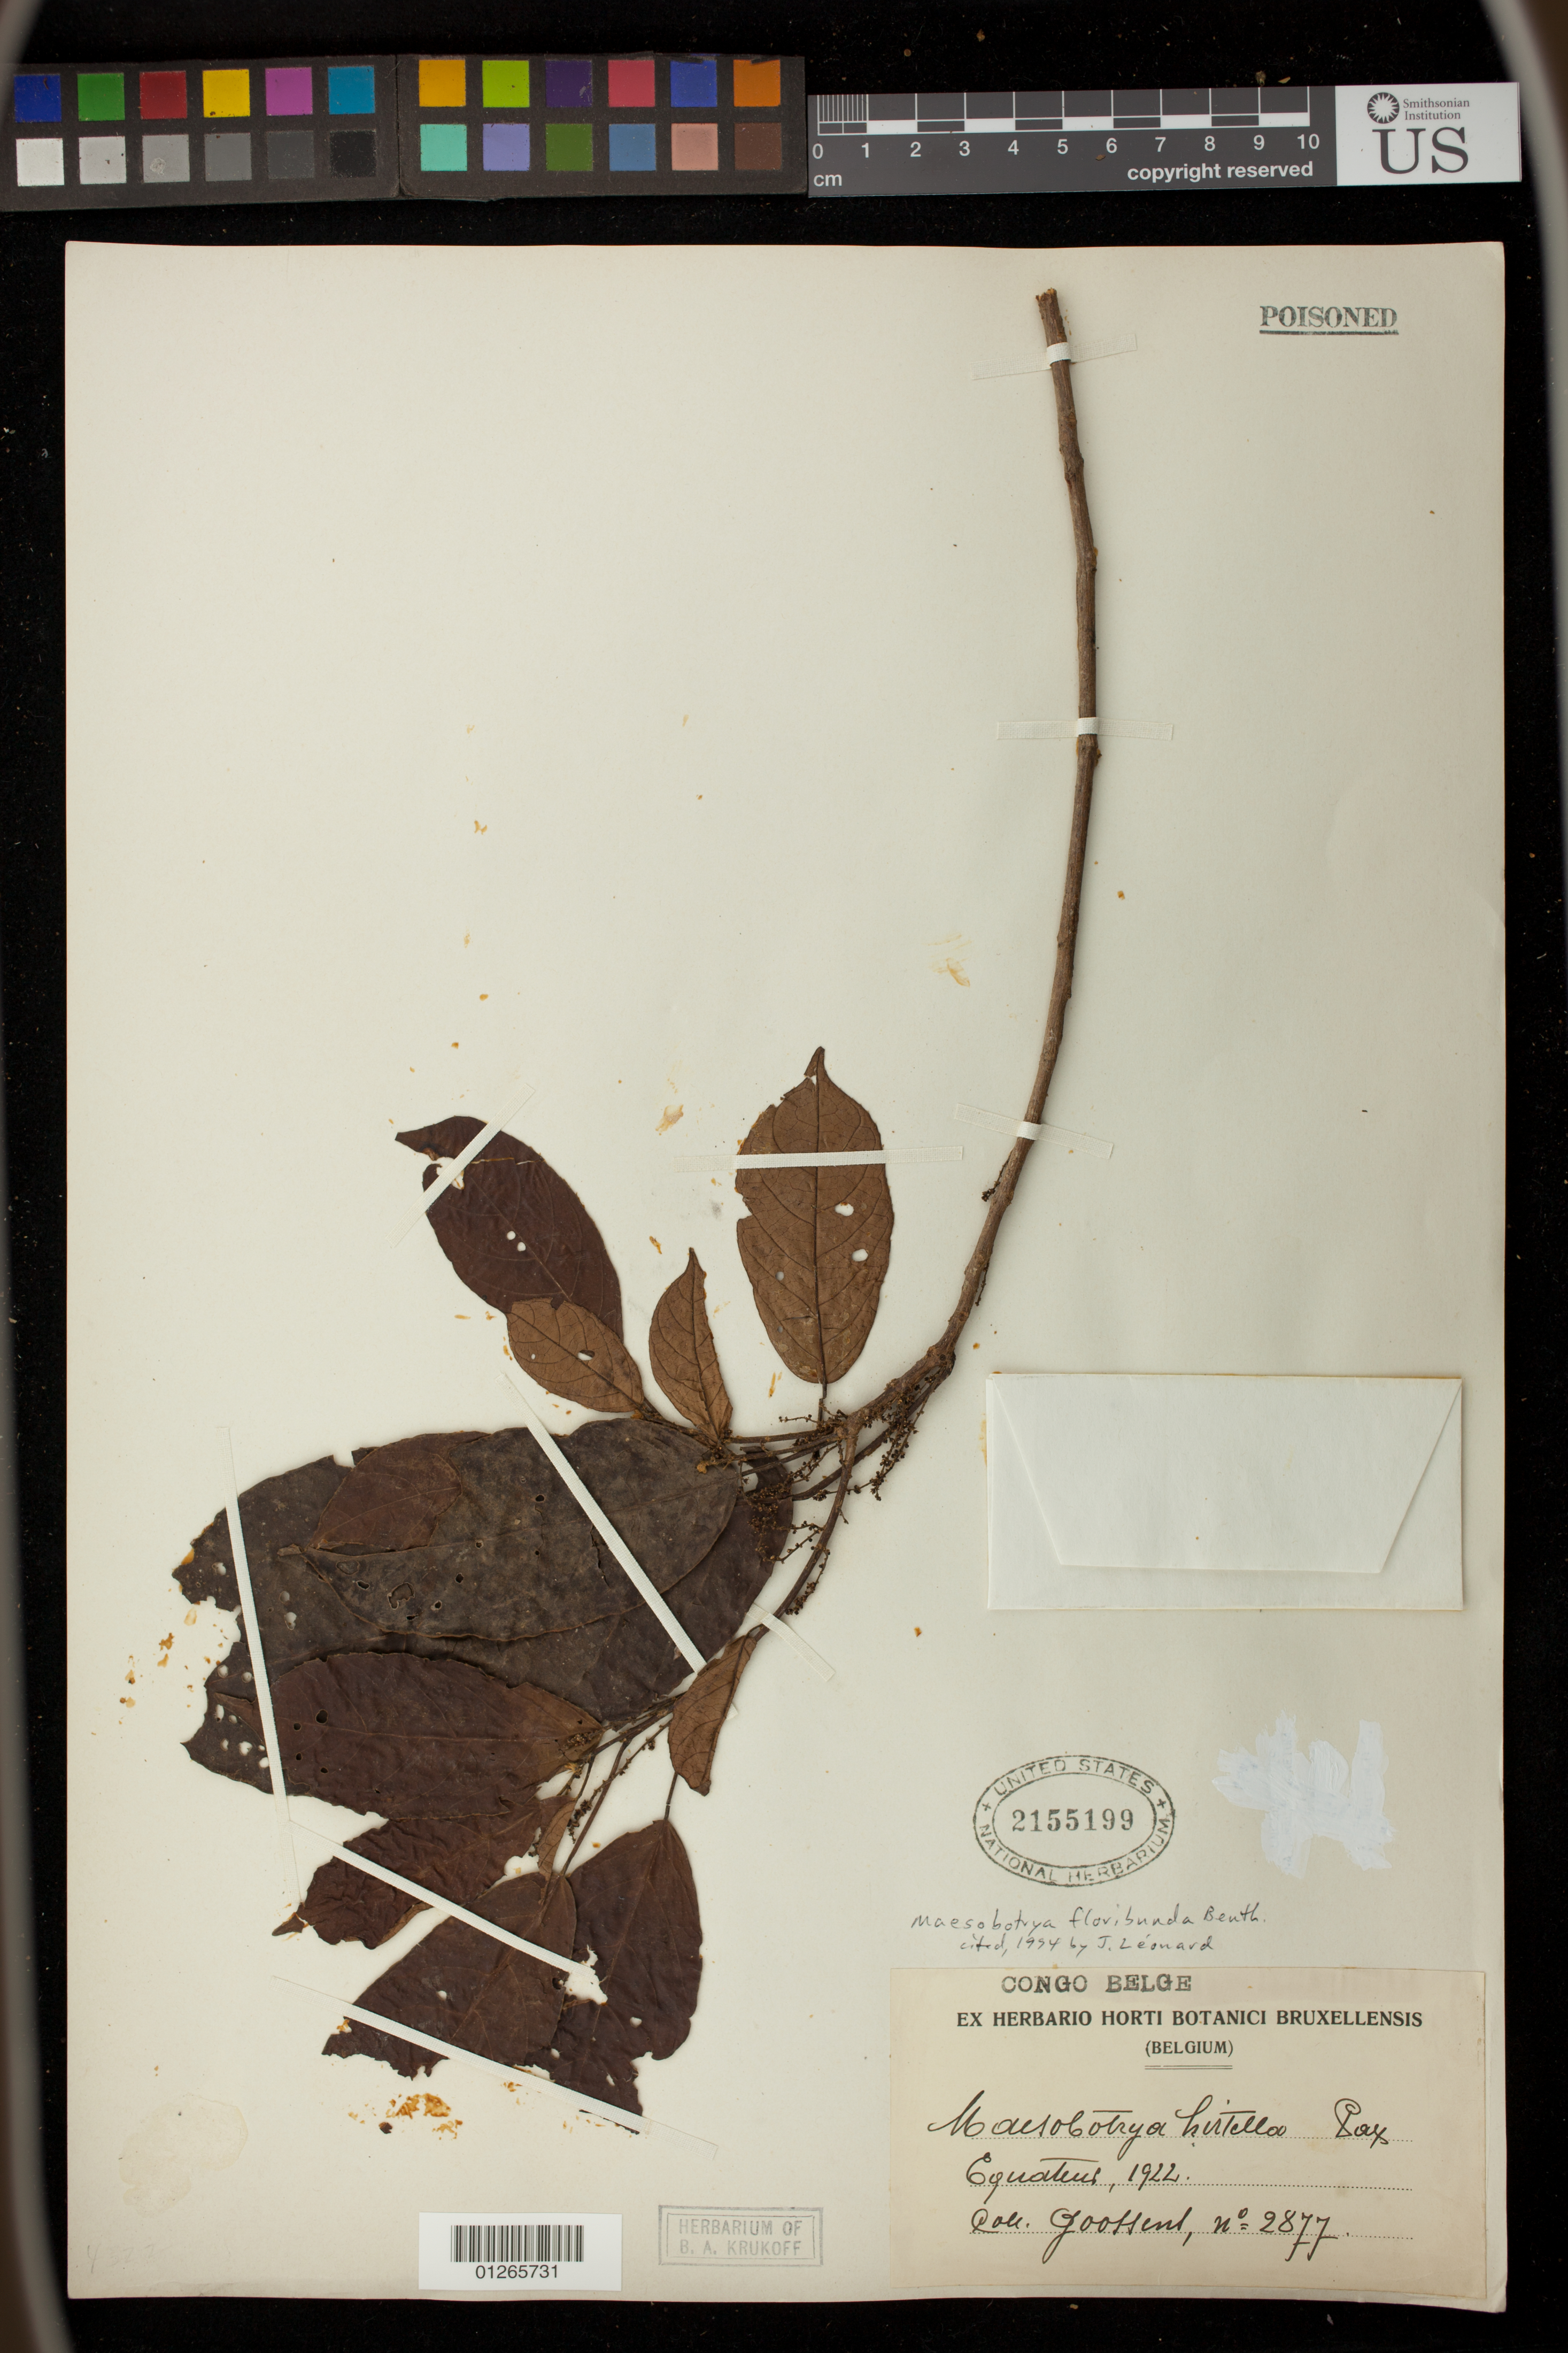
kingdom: Plantae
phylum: Tracheophyta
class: Magnoliopsida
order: Malpighiales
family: Phyllanthaceae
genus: Maesobotrya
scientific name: Maesobotrya floribunda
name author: Benth.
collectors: V. Goossens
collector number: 2877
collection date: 1922-01-01/1922-12-31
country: Congo, Democratic Republic of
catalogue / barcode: US 2155199